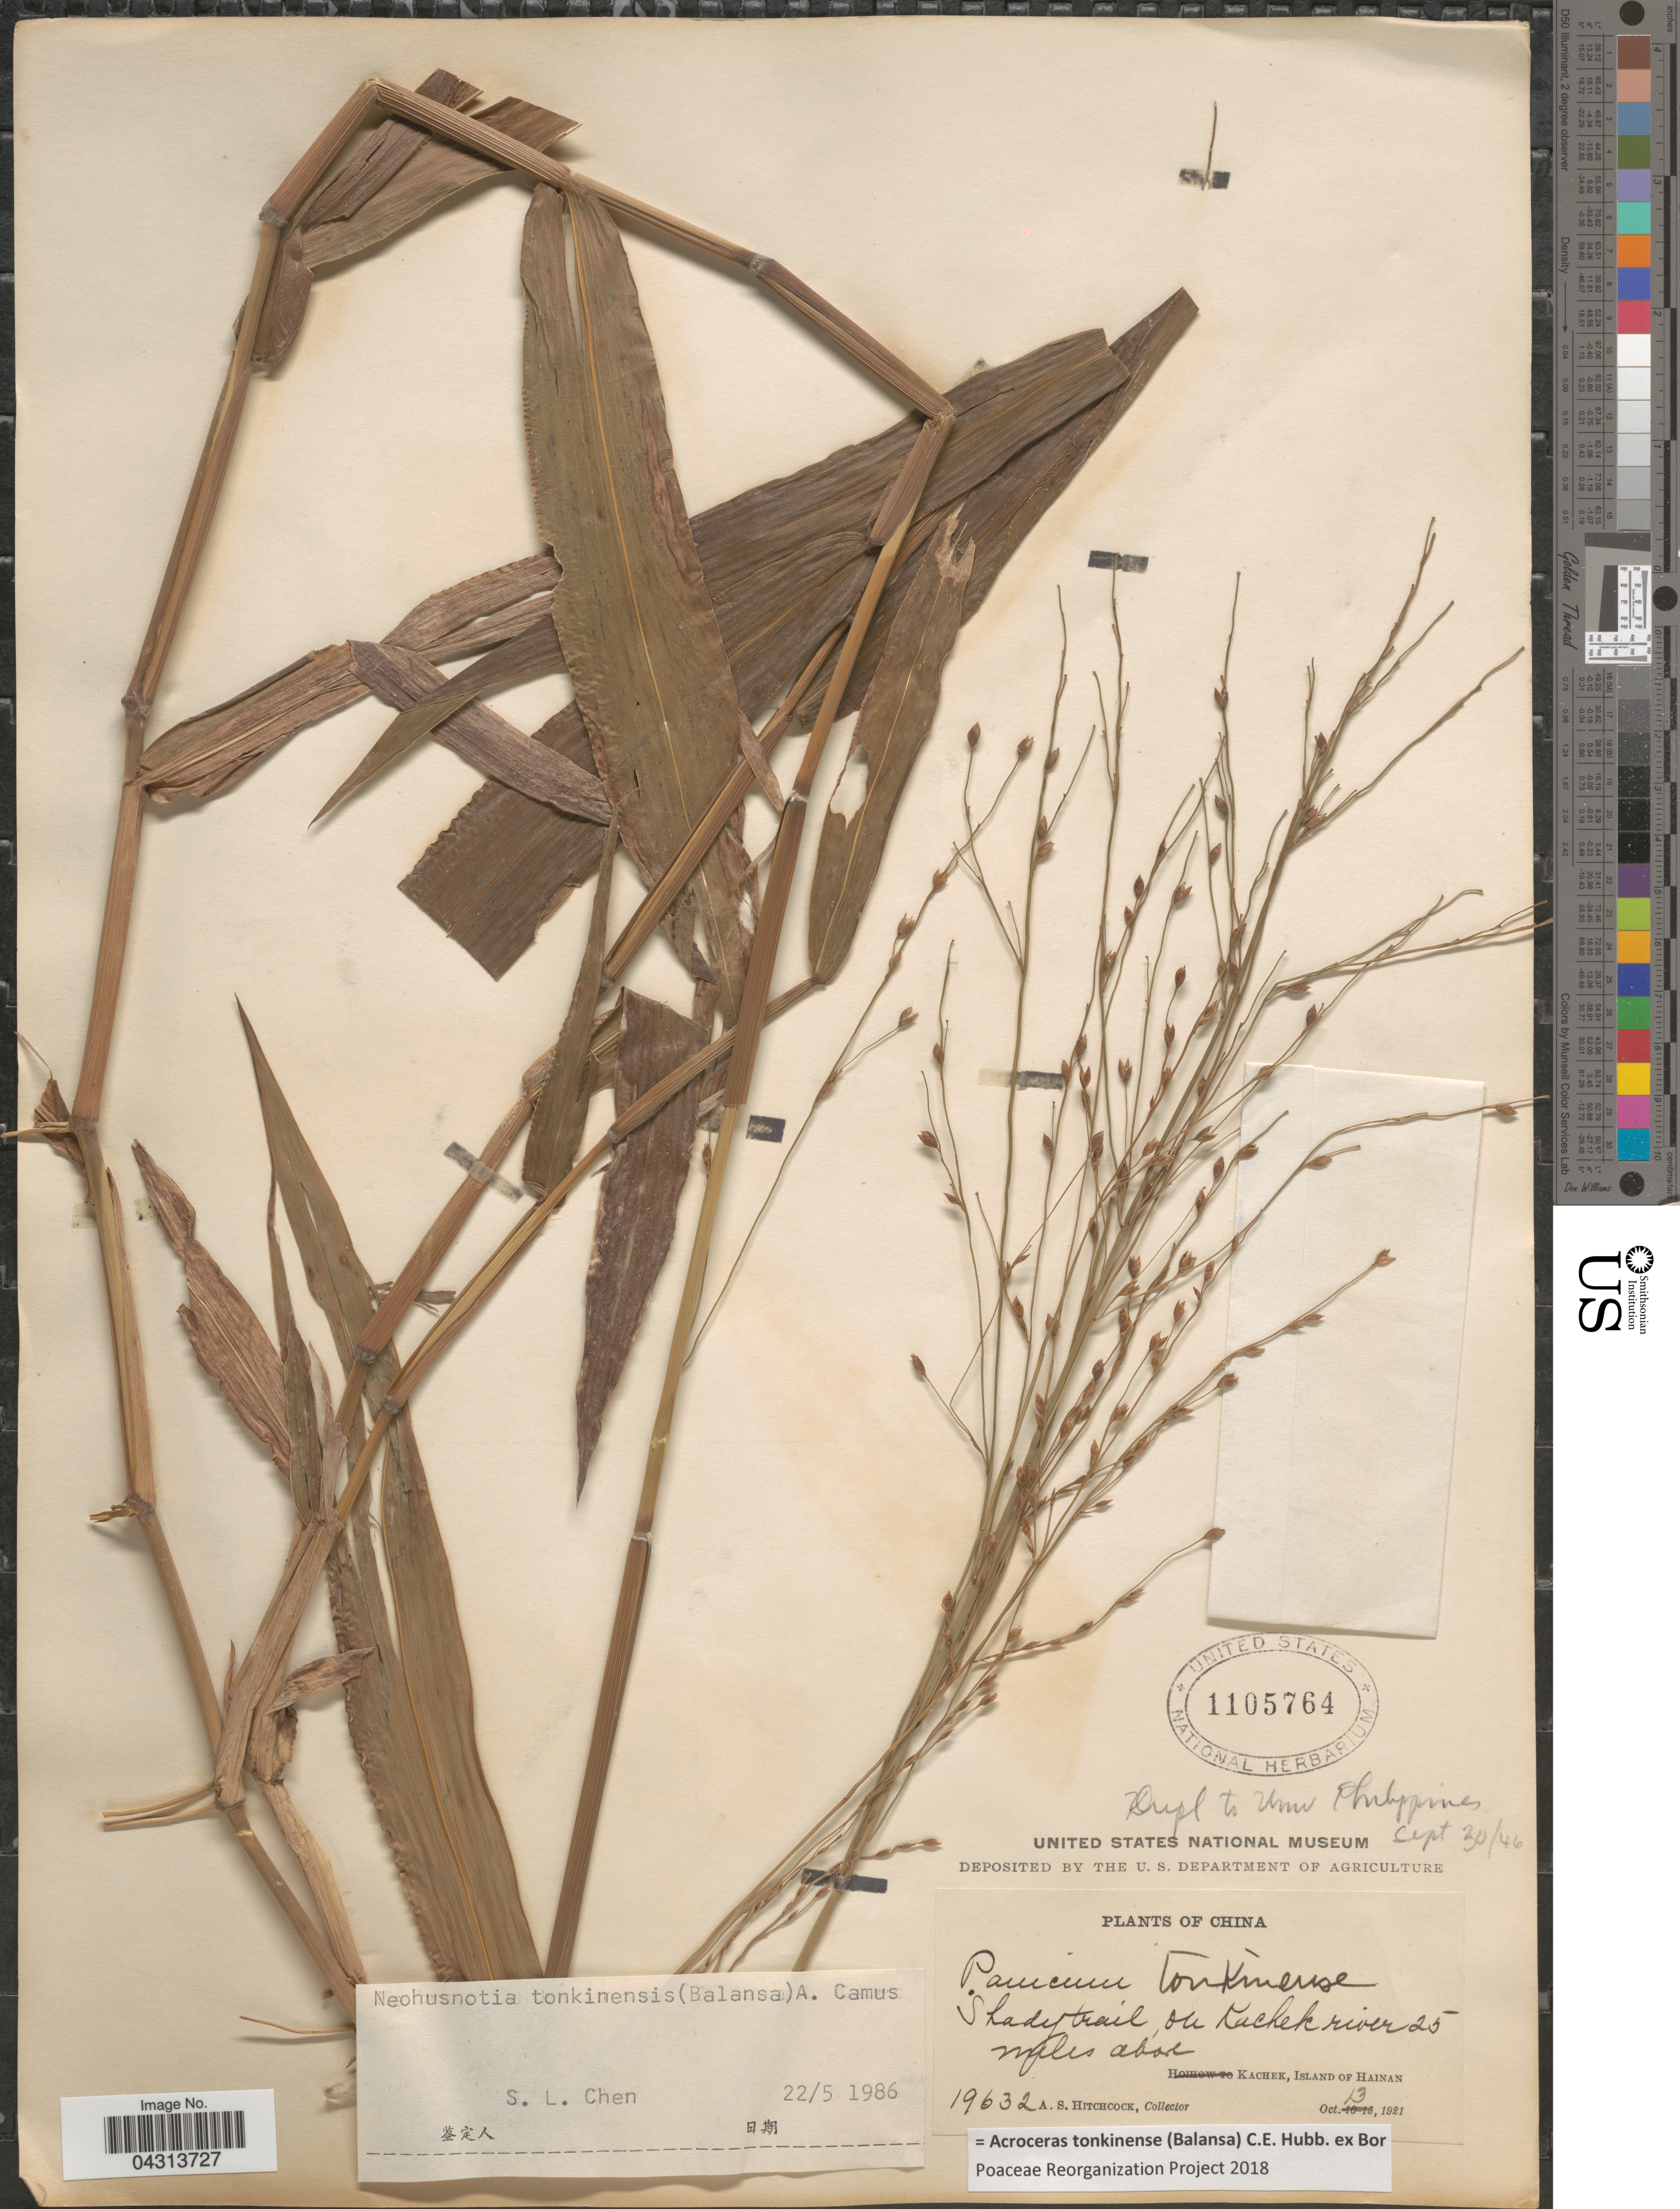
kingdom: Plantae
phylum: Tracheophyta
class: Liliopsida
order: Poales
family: Poaceae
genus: Acroceras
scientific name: Acroceras tonkinense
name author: (Balansa) C.E. Hubb. ex Bor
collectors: A. S. Hitchcock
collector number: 19632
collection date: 1921-10-13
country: China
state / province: Hainan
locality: Shady trail, on Kachek river 25 miles above Kachek, Island of Hainan.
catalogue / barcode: US 1105764